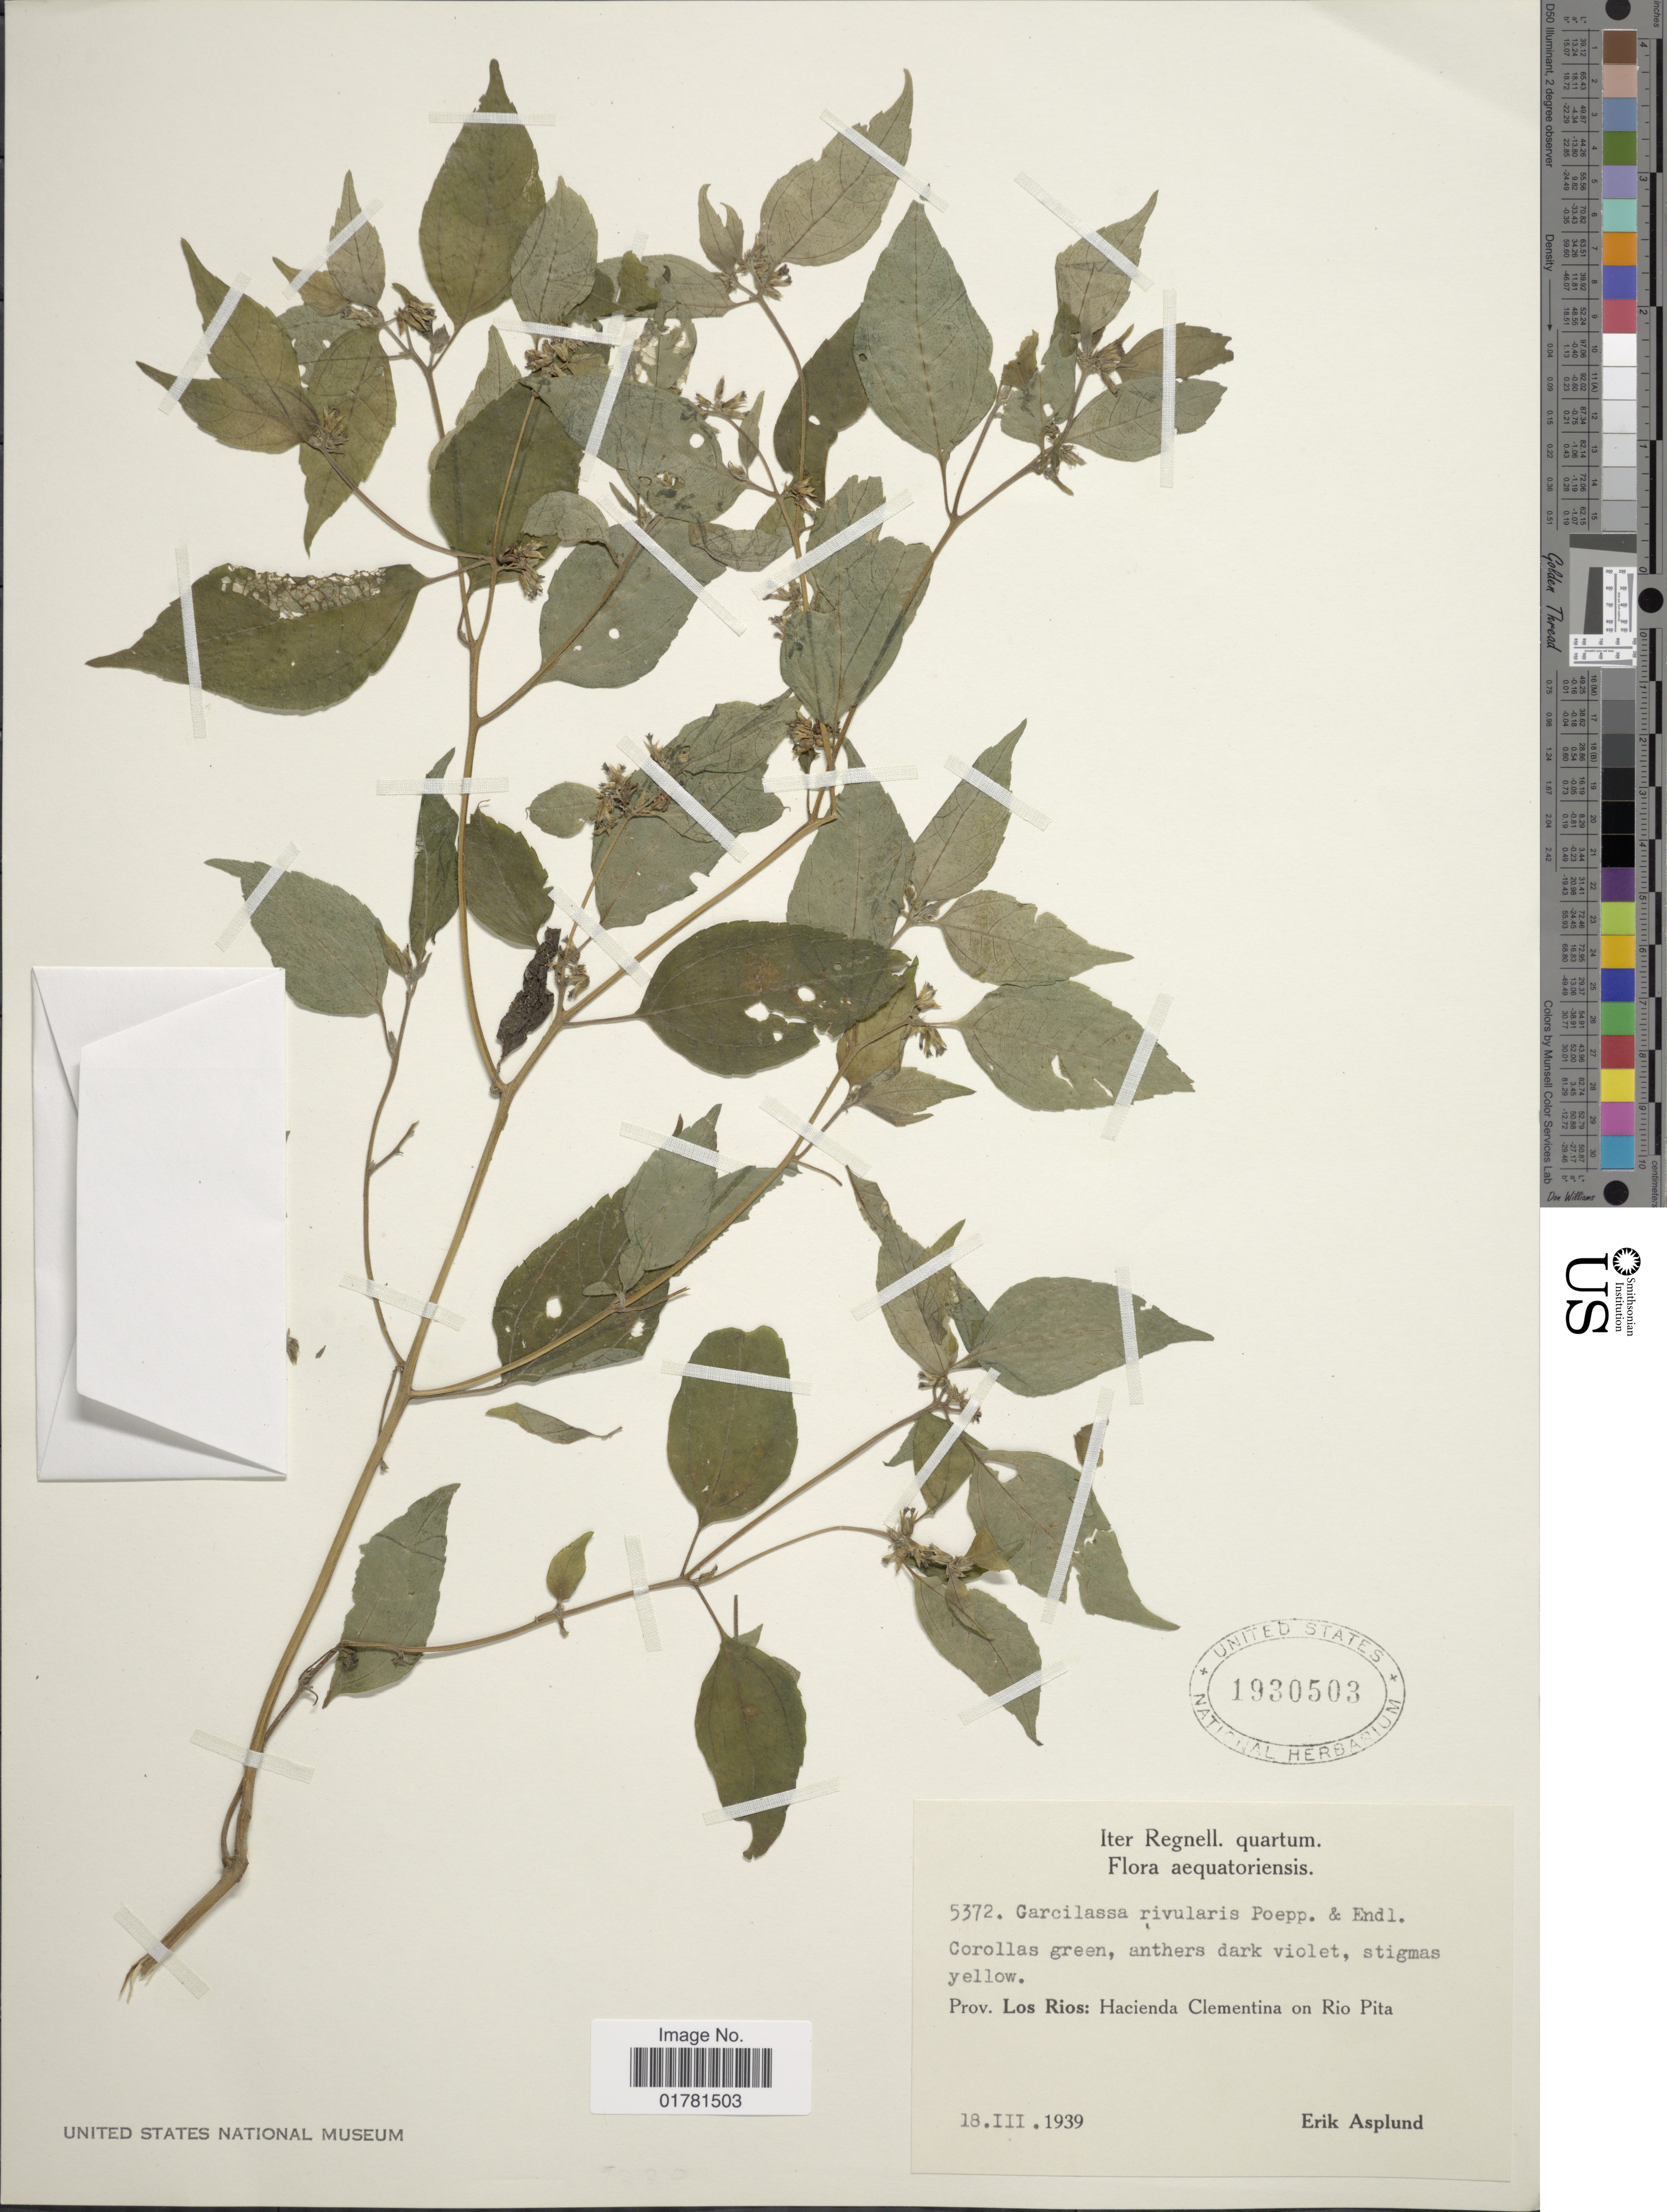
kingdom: Plantae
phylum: Tracheophyta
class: Magnoliopsida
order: Asterales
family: Asteraceae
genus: Garcilassa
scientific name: Garcilassa rivularis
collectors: E. Asplund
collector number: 5372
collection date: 1939-03-18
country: Ecuador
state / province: Los Ríos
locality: Hacienda Clementina on Rio Pita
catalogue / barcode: US 1930503